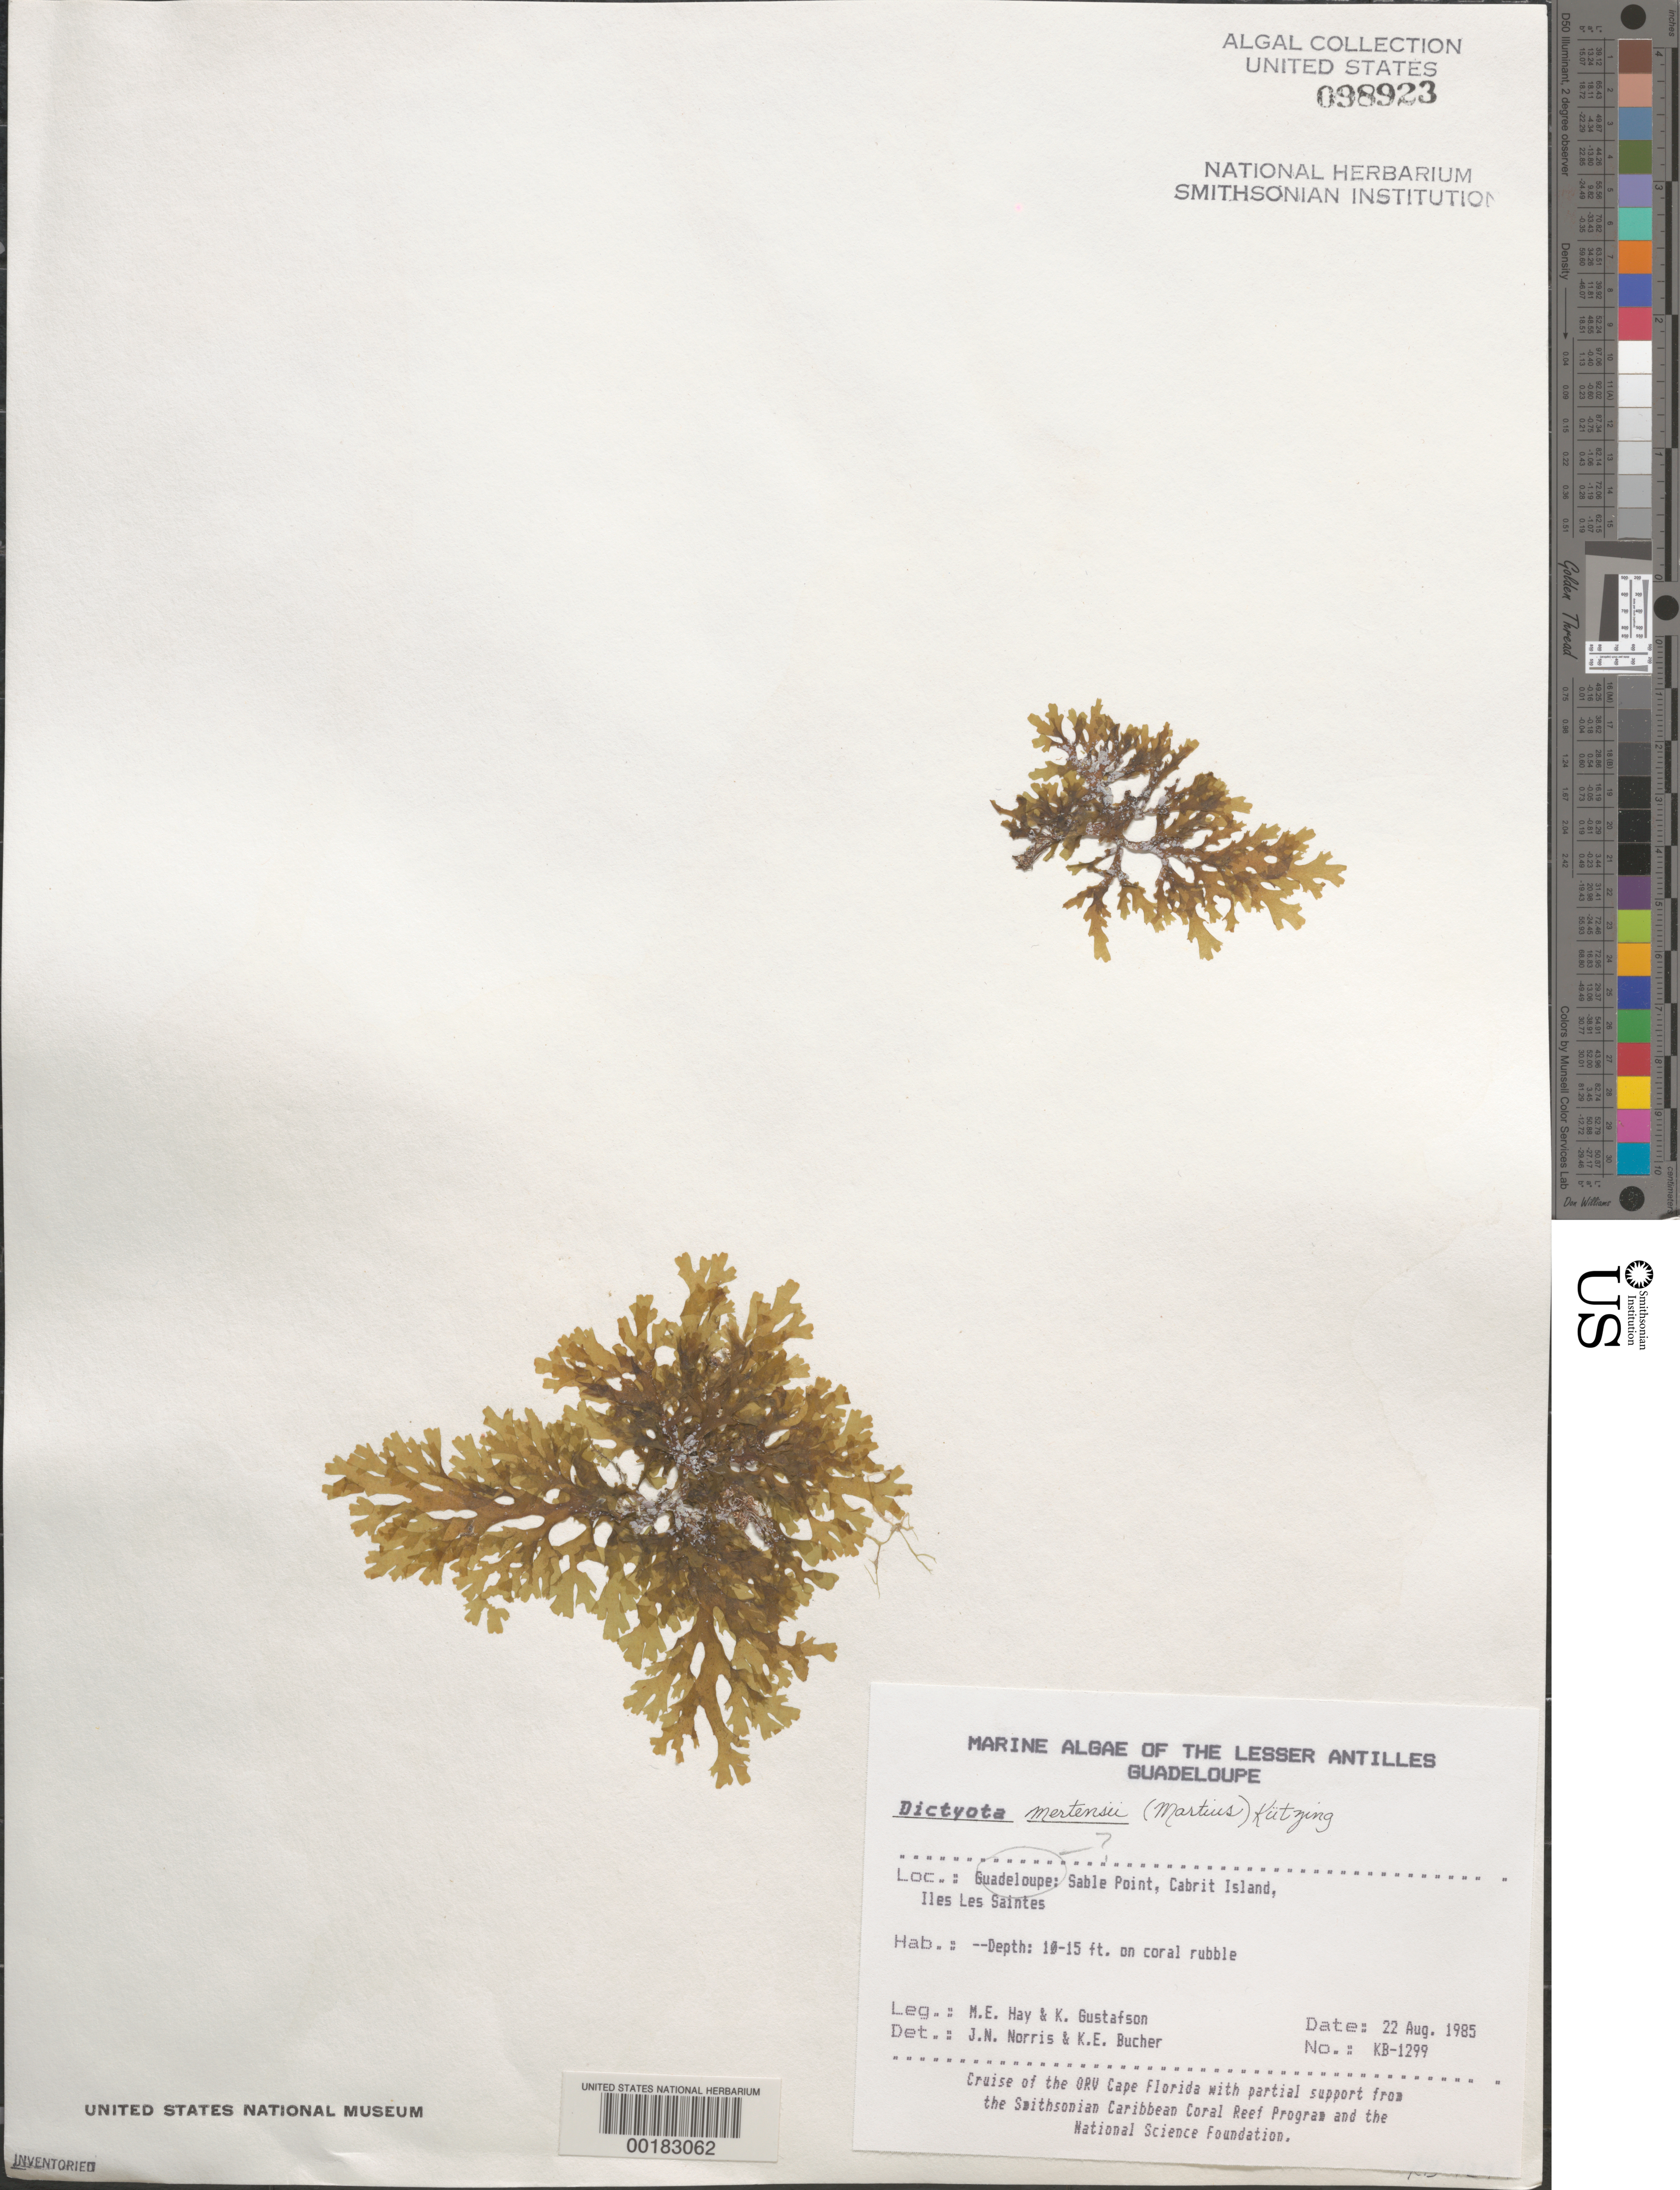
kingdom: Chromista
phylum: Ochrophyta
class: Phaeophyceae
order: Dictyotales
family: Dictyotaceae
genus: Dictyota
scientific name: Dictyota mertensii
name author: (C. Mart.) Kütz.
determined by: Norris, J. N.; Bucher, K. E.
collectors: M. E. Hay & K. Gustafson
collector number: KB-1299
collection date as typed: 22 Aug 1985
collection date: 1985-08-22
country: Guadeloupe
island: Cabrit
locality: Sable Point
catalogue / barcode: US 98923